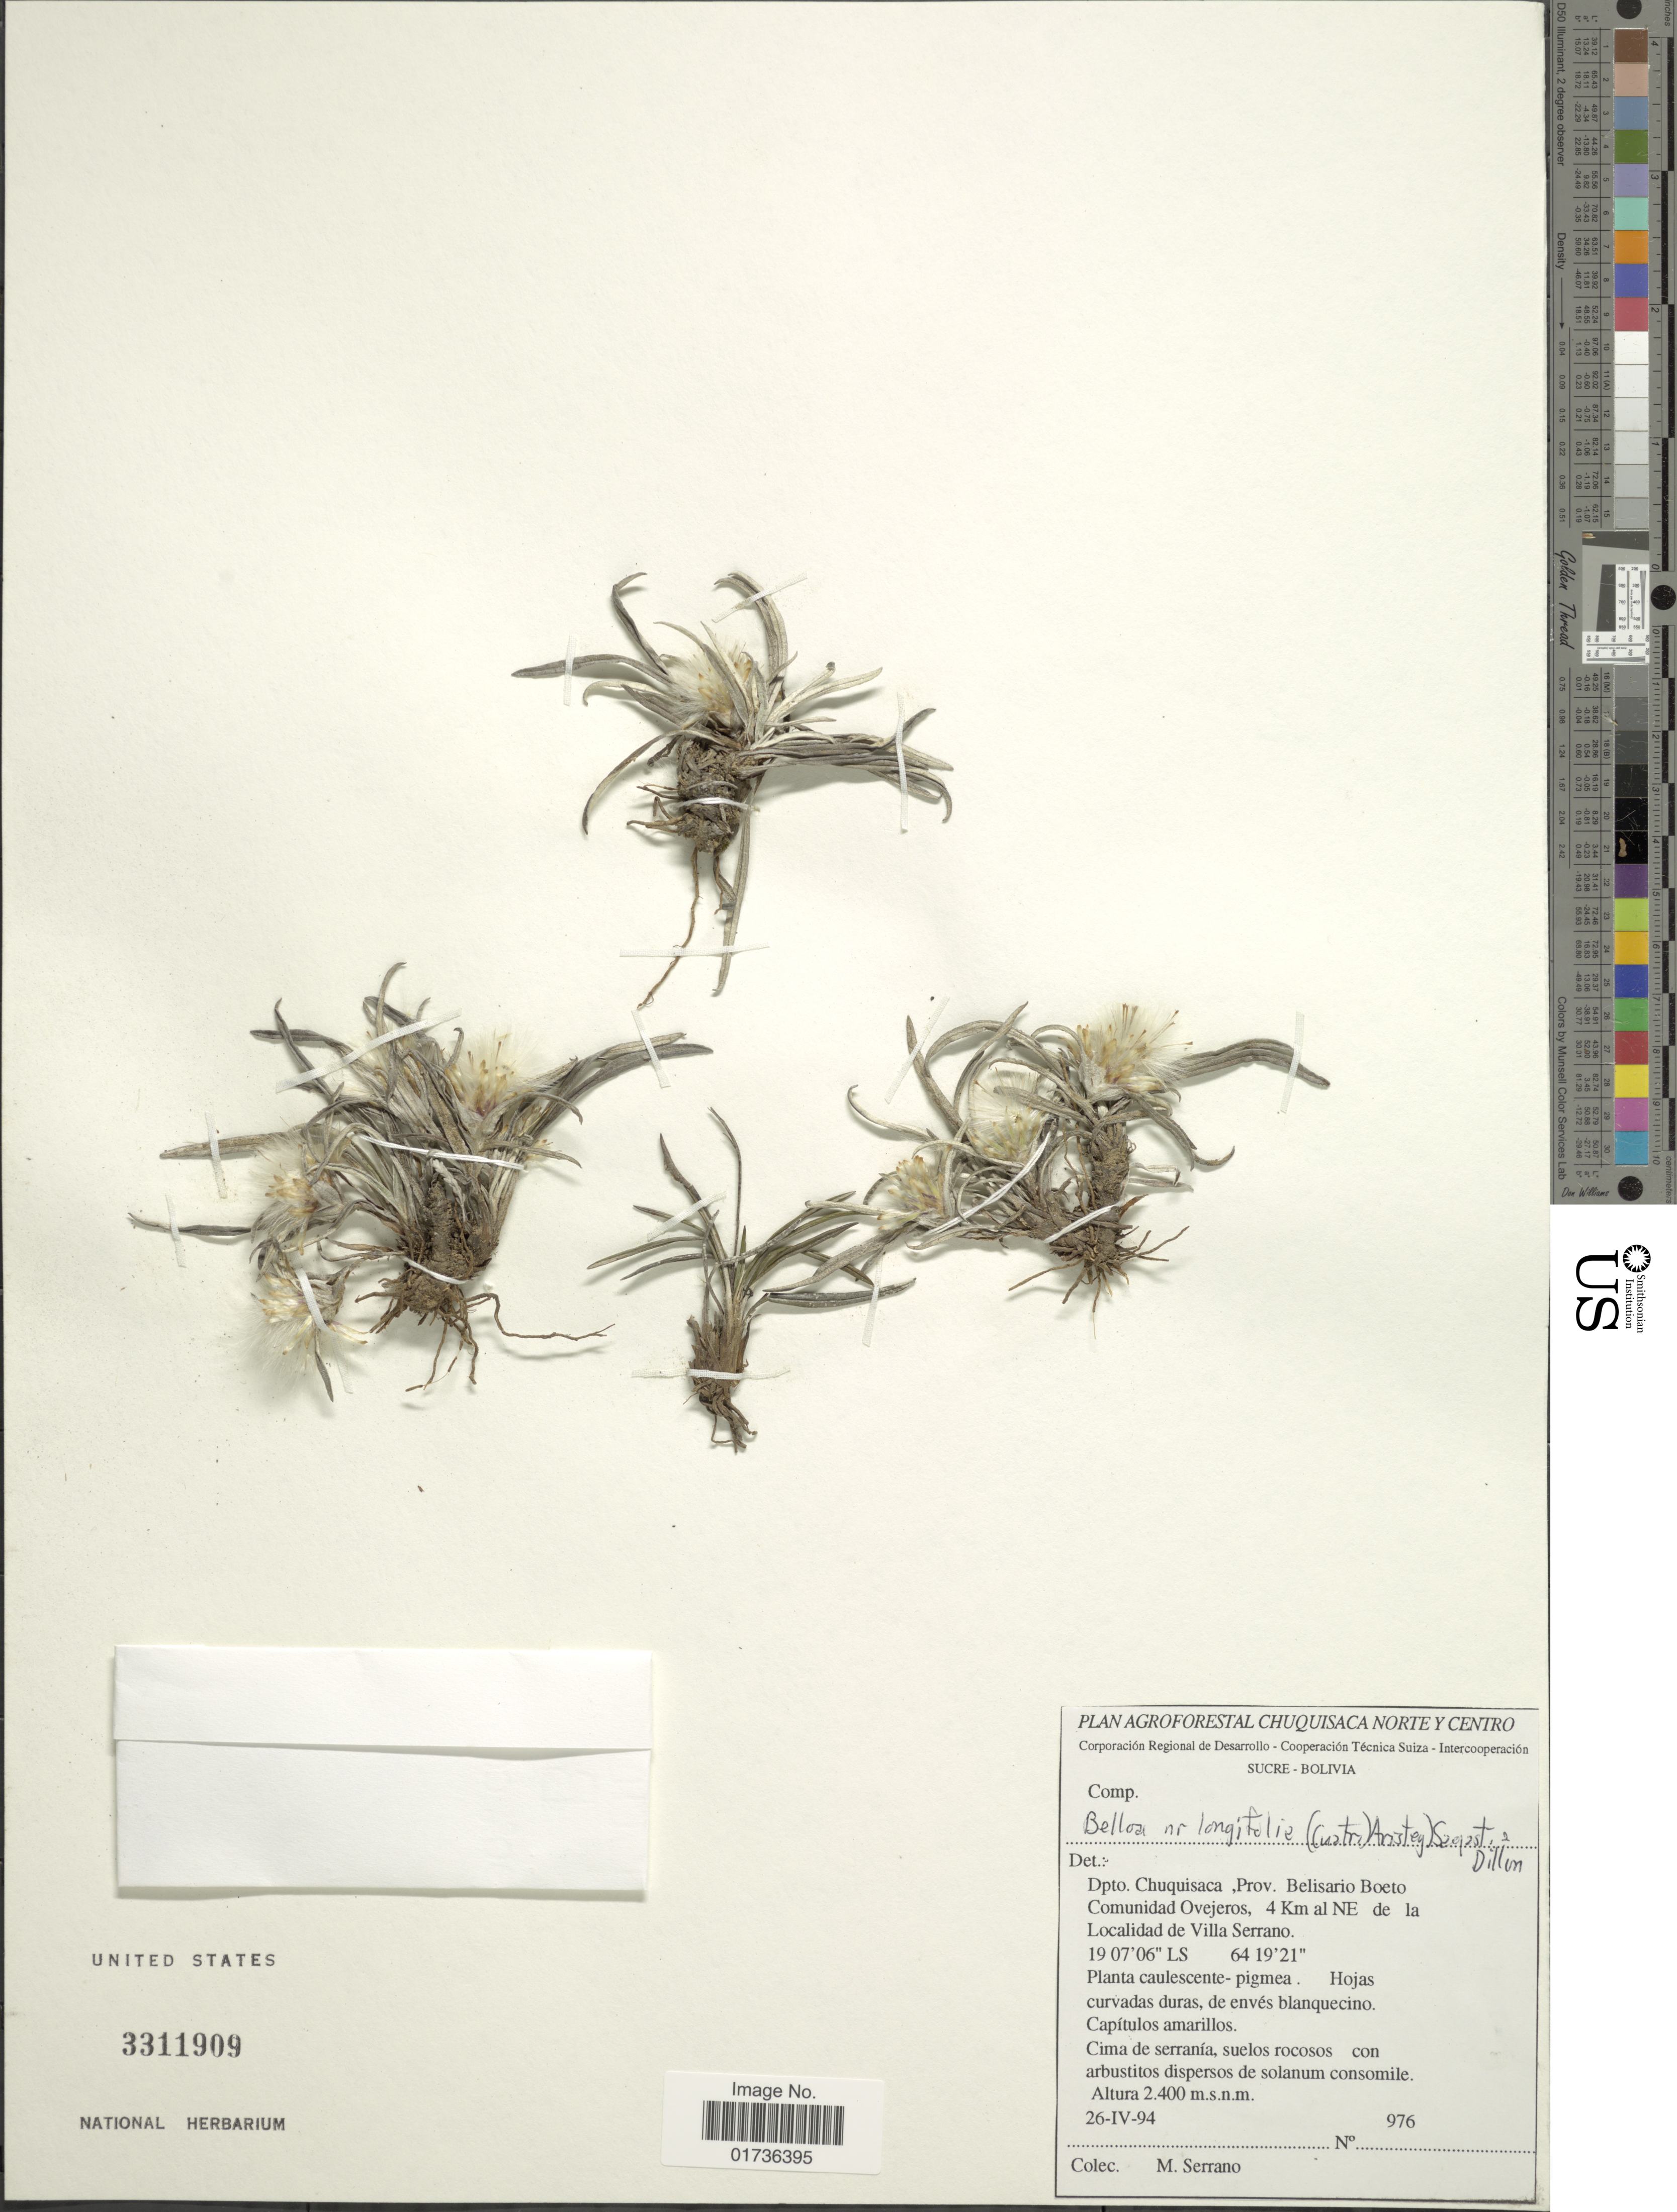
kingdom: Plantae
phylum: Tracheophyta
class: Magnoliopsida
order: Asterales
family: Asteraceae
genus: Belloa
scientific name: Belloa longifolia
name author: (Cuatrec. & Aristeg.) Sagást. & M.O. Dillon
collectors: M. Serrano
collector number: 976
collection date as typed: Transcribed d/m/y: 26/4/94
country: Bolivia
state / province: Chuquisaca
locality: Dpto Chuquisaca, Prov. Belisario Boeto Comunidad Ovejeros, 4 Km al NE de la Localidad de Villa Serrano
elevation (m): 2400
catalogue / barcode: US 3311909